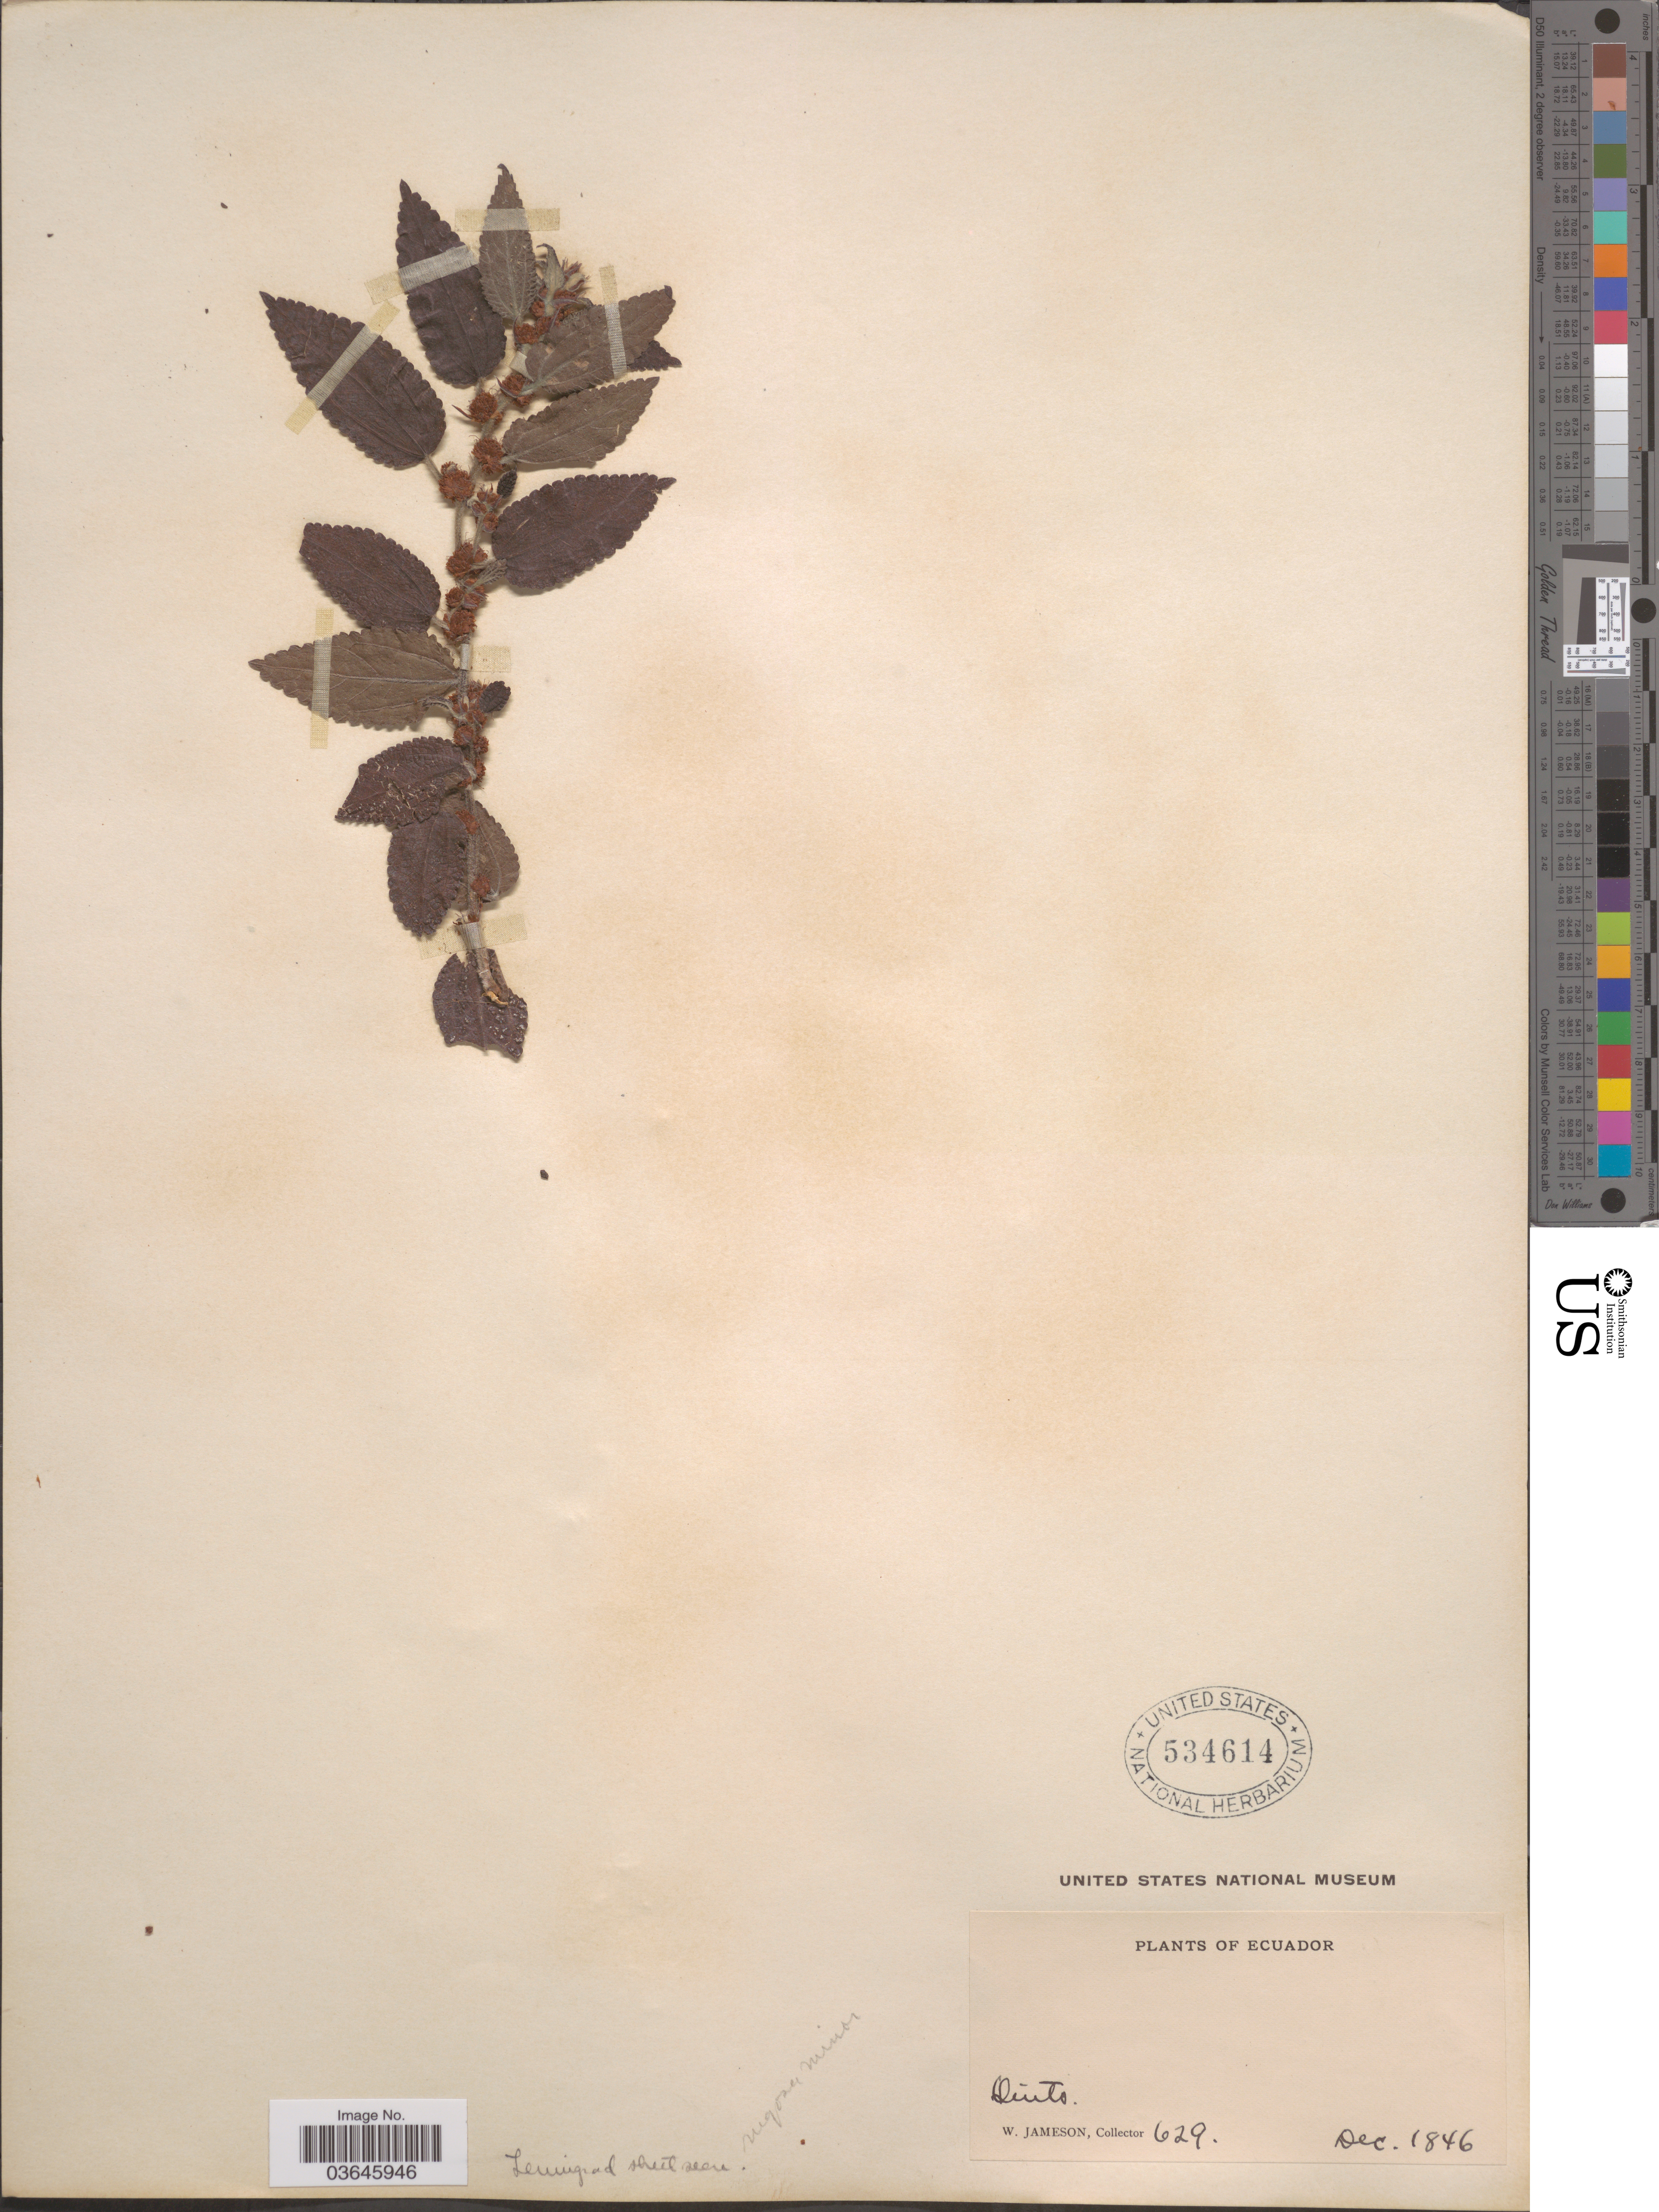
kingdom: Plantae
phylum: Tracheophyta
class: Magnoliopsida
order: Rosales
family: Urticaceae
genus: Phenax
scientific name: Phenax rugosus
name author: (Poir.) Wedd.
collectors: W. Jameson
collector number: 629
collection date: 1846-12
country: Ecuador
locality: Quito.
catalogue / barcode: US 534614